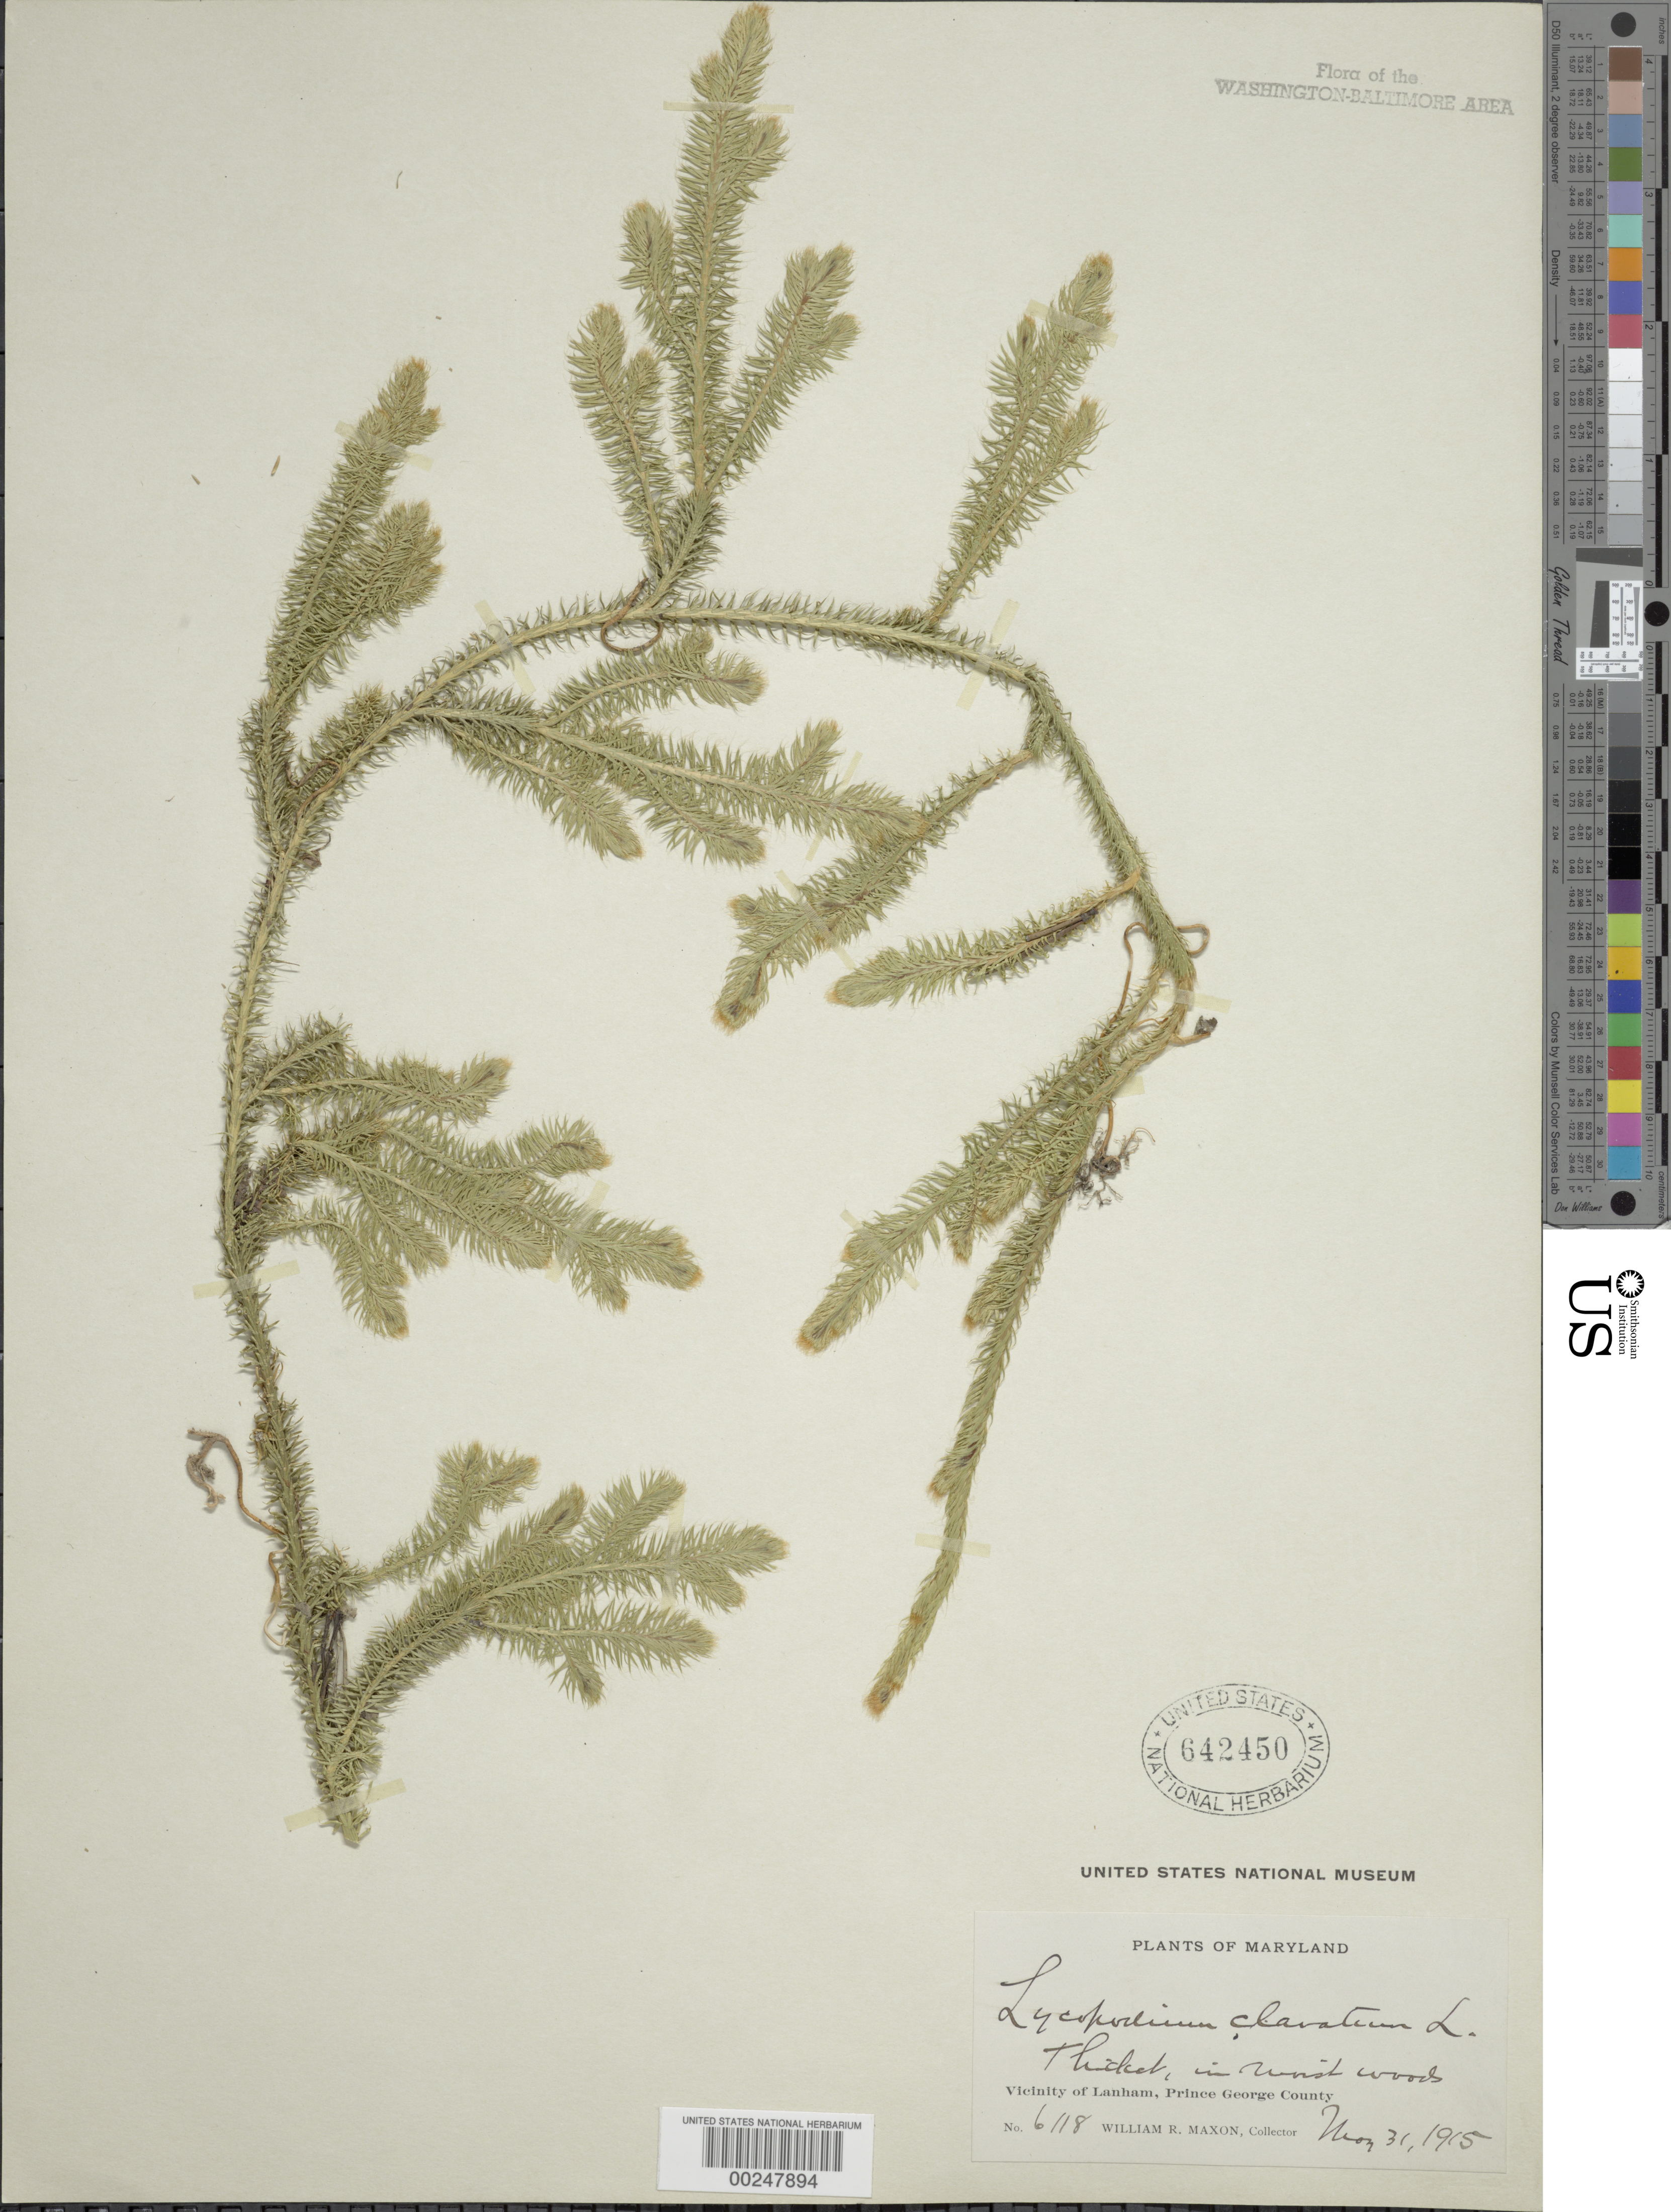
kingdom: Plantae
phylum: Tracheophyta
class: Lycopodiopsida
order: Lycopodiales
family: Lycopodiaceae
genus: Lycopodium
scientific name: Lycopodium clavatum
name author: L.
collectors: W. R. Maxon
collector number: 6118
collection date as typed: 31 May 1915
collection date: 1915-05-31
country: United States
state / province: Maryland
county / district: Prince George's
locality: Lanham vicinity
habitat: Thicket, in moist woods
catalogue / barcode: US 642450